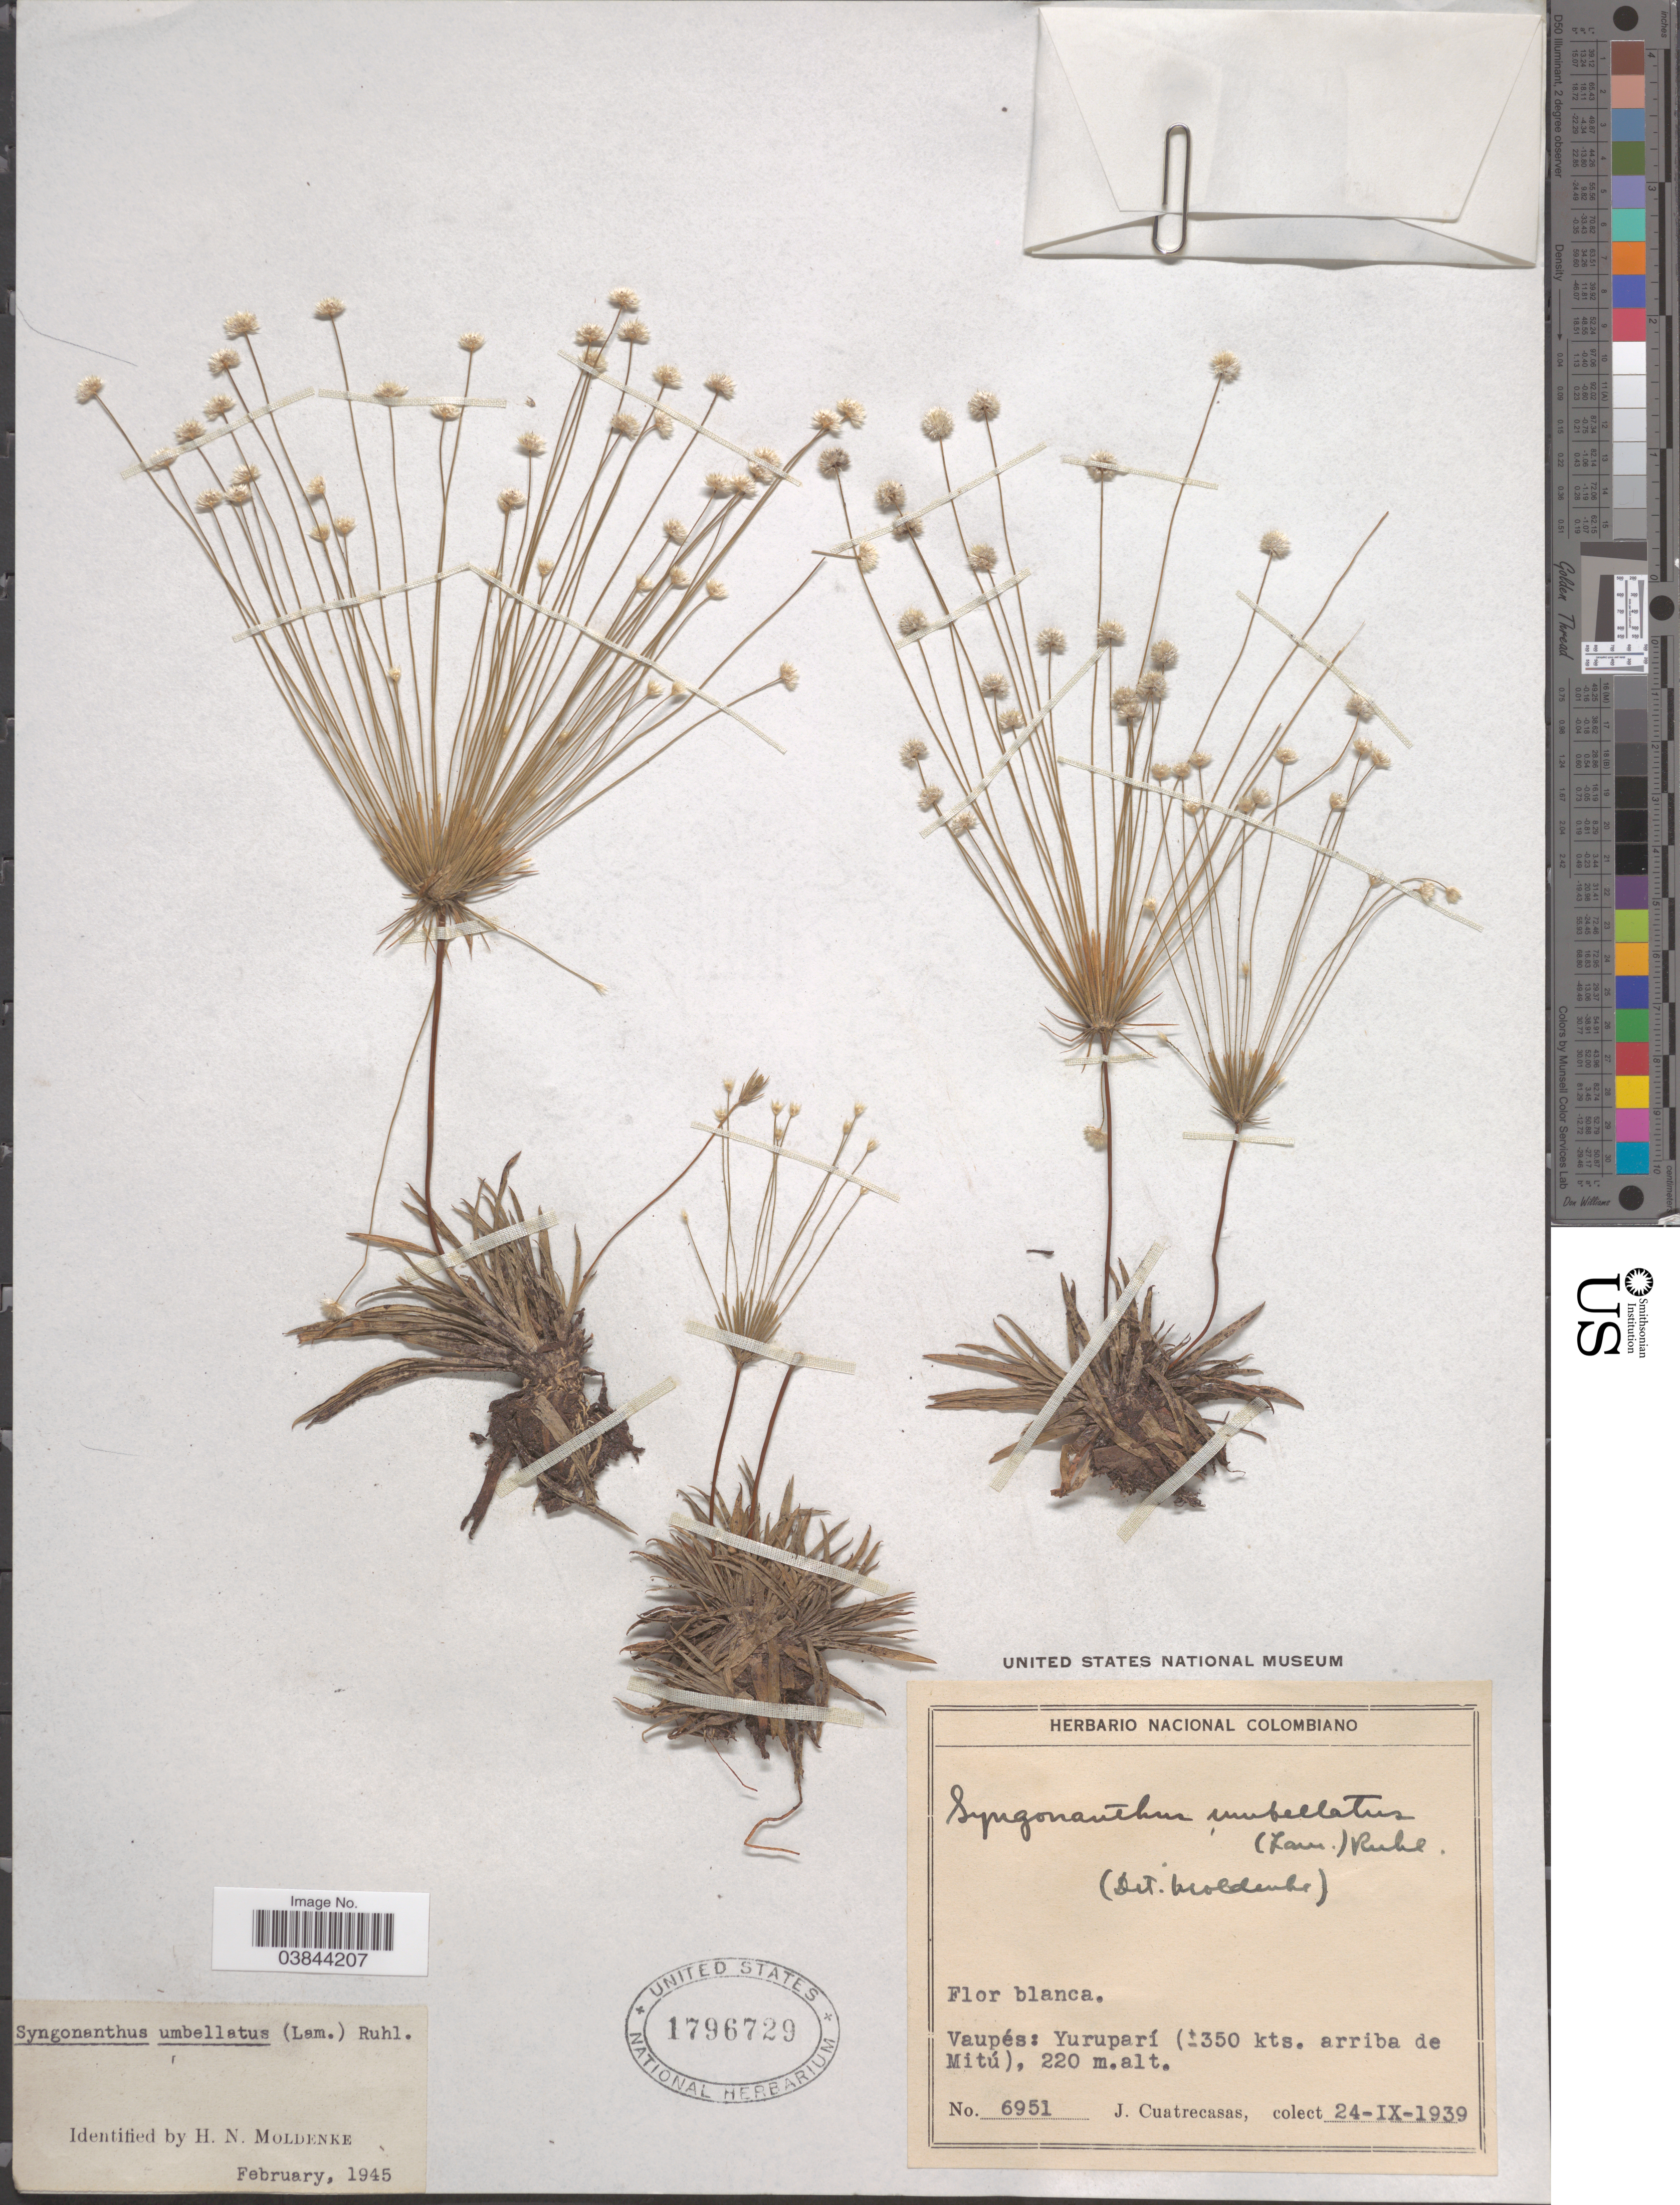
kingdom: Plantae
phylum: Tracheophyta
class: Liliopsida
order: Poales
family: Eriocaulaceae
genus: Syngonanthus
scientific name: Syngonanthus umbellatus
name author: (Lam.) Ruhland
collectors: J. Cuatrecasas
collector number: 6951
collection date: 1939-09-24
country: Colombia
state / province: Vaupés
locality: Yuruparí (± 350 kts. arriba de Mitú).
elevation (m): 220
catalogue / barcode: US 1796729